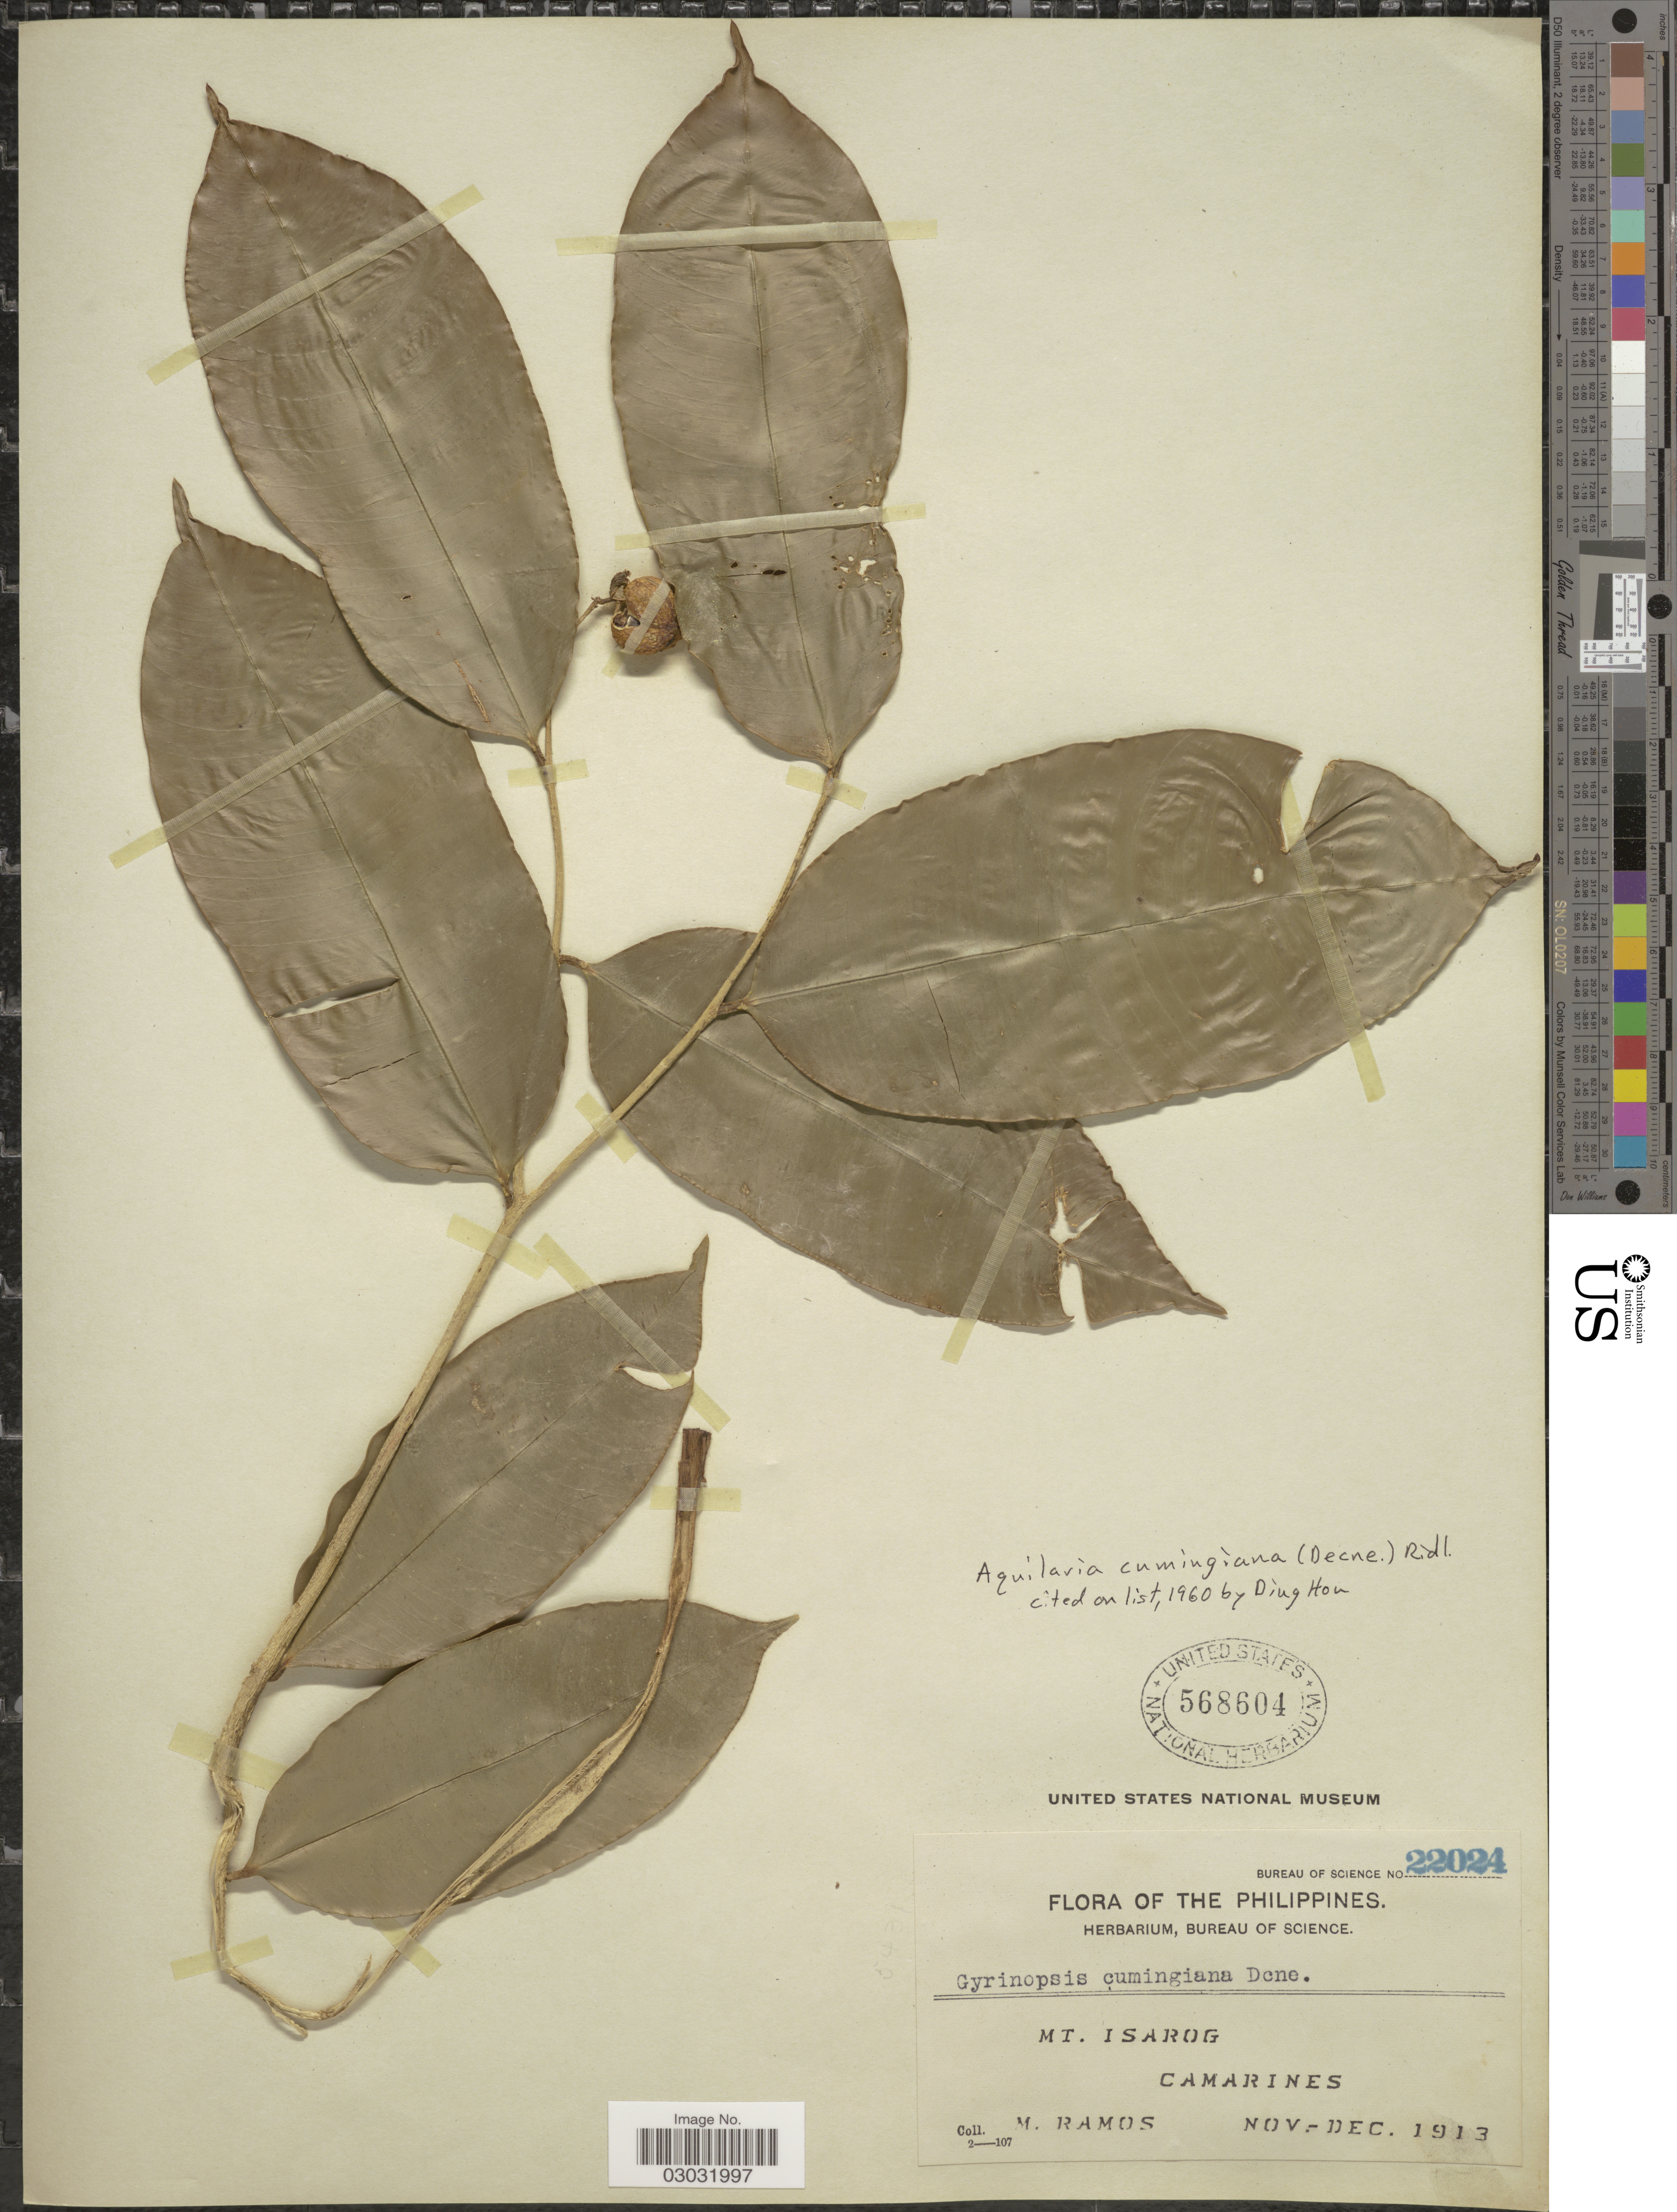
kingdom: Plantae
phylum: Tracheophyta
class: Magnoliopsida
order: Malvales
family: Thymelaeaceae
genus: Aquilaria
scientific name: Aquilaria cumingiana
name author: (Decne.) Ridl.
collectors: M. Ramos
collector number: Bureau of Science 22024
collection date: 1913-11/1913-12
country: Philippines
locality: Mt. Isarog, Camarines.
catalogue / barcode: US 568604